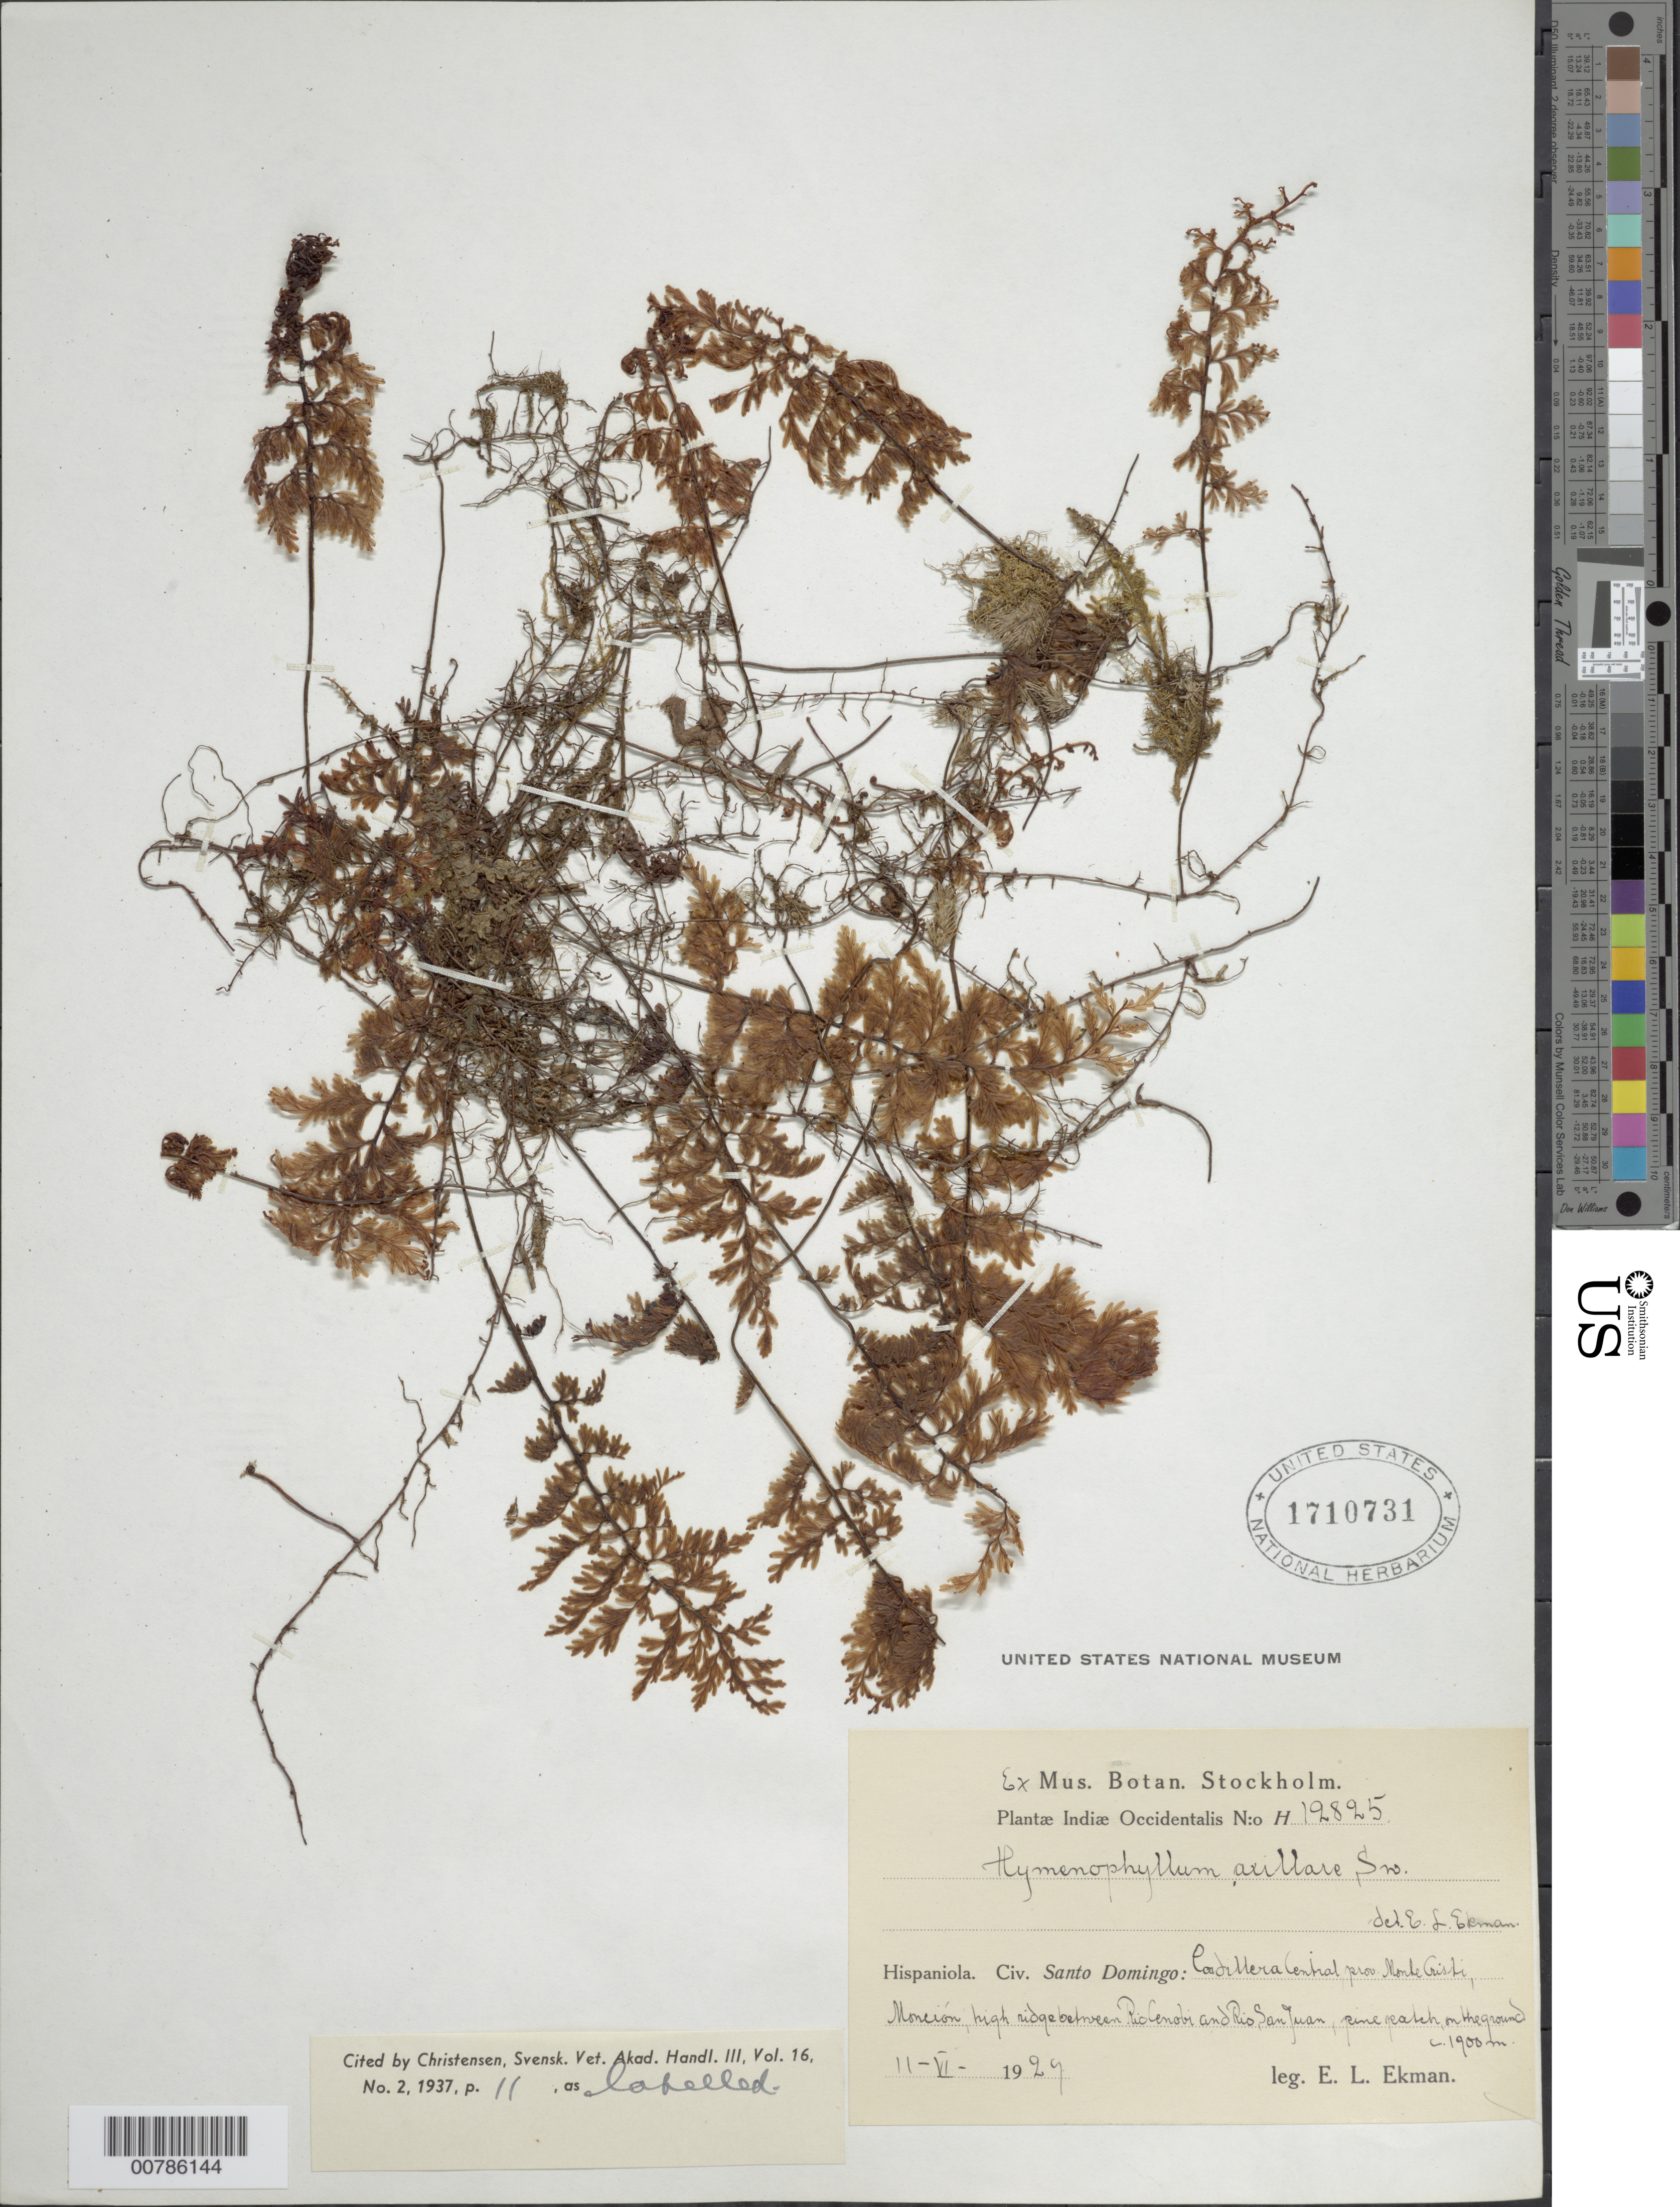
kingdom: Plantae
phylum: Tracheophyta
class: Polypodiopsida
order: Hymenophyllales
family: Hymenophyllaceae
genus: Hymenophyllum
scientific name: Hymenophyllum axillare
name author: Sw.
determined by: Christensen, C. F. A.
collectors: E. L. Ekman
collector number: H 12825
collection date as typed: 11 Jun 1929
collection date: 1929-06-11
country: Dominican Republic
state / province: Monte Cristi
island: Hispaniola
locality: Cordillera Central, Monción, between Río Cenobi and Río San Juan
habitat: High ridge, pine patch on the ground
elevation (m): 1900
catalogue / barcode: US 1710731